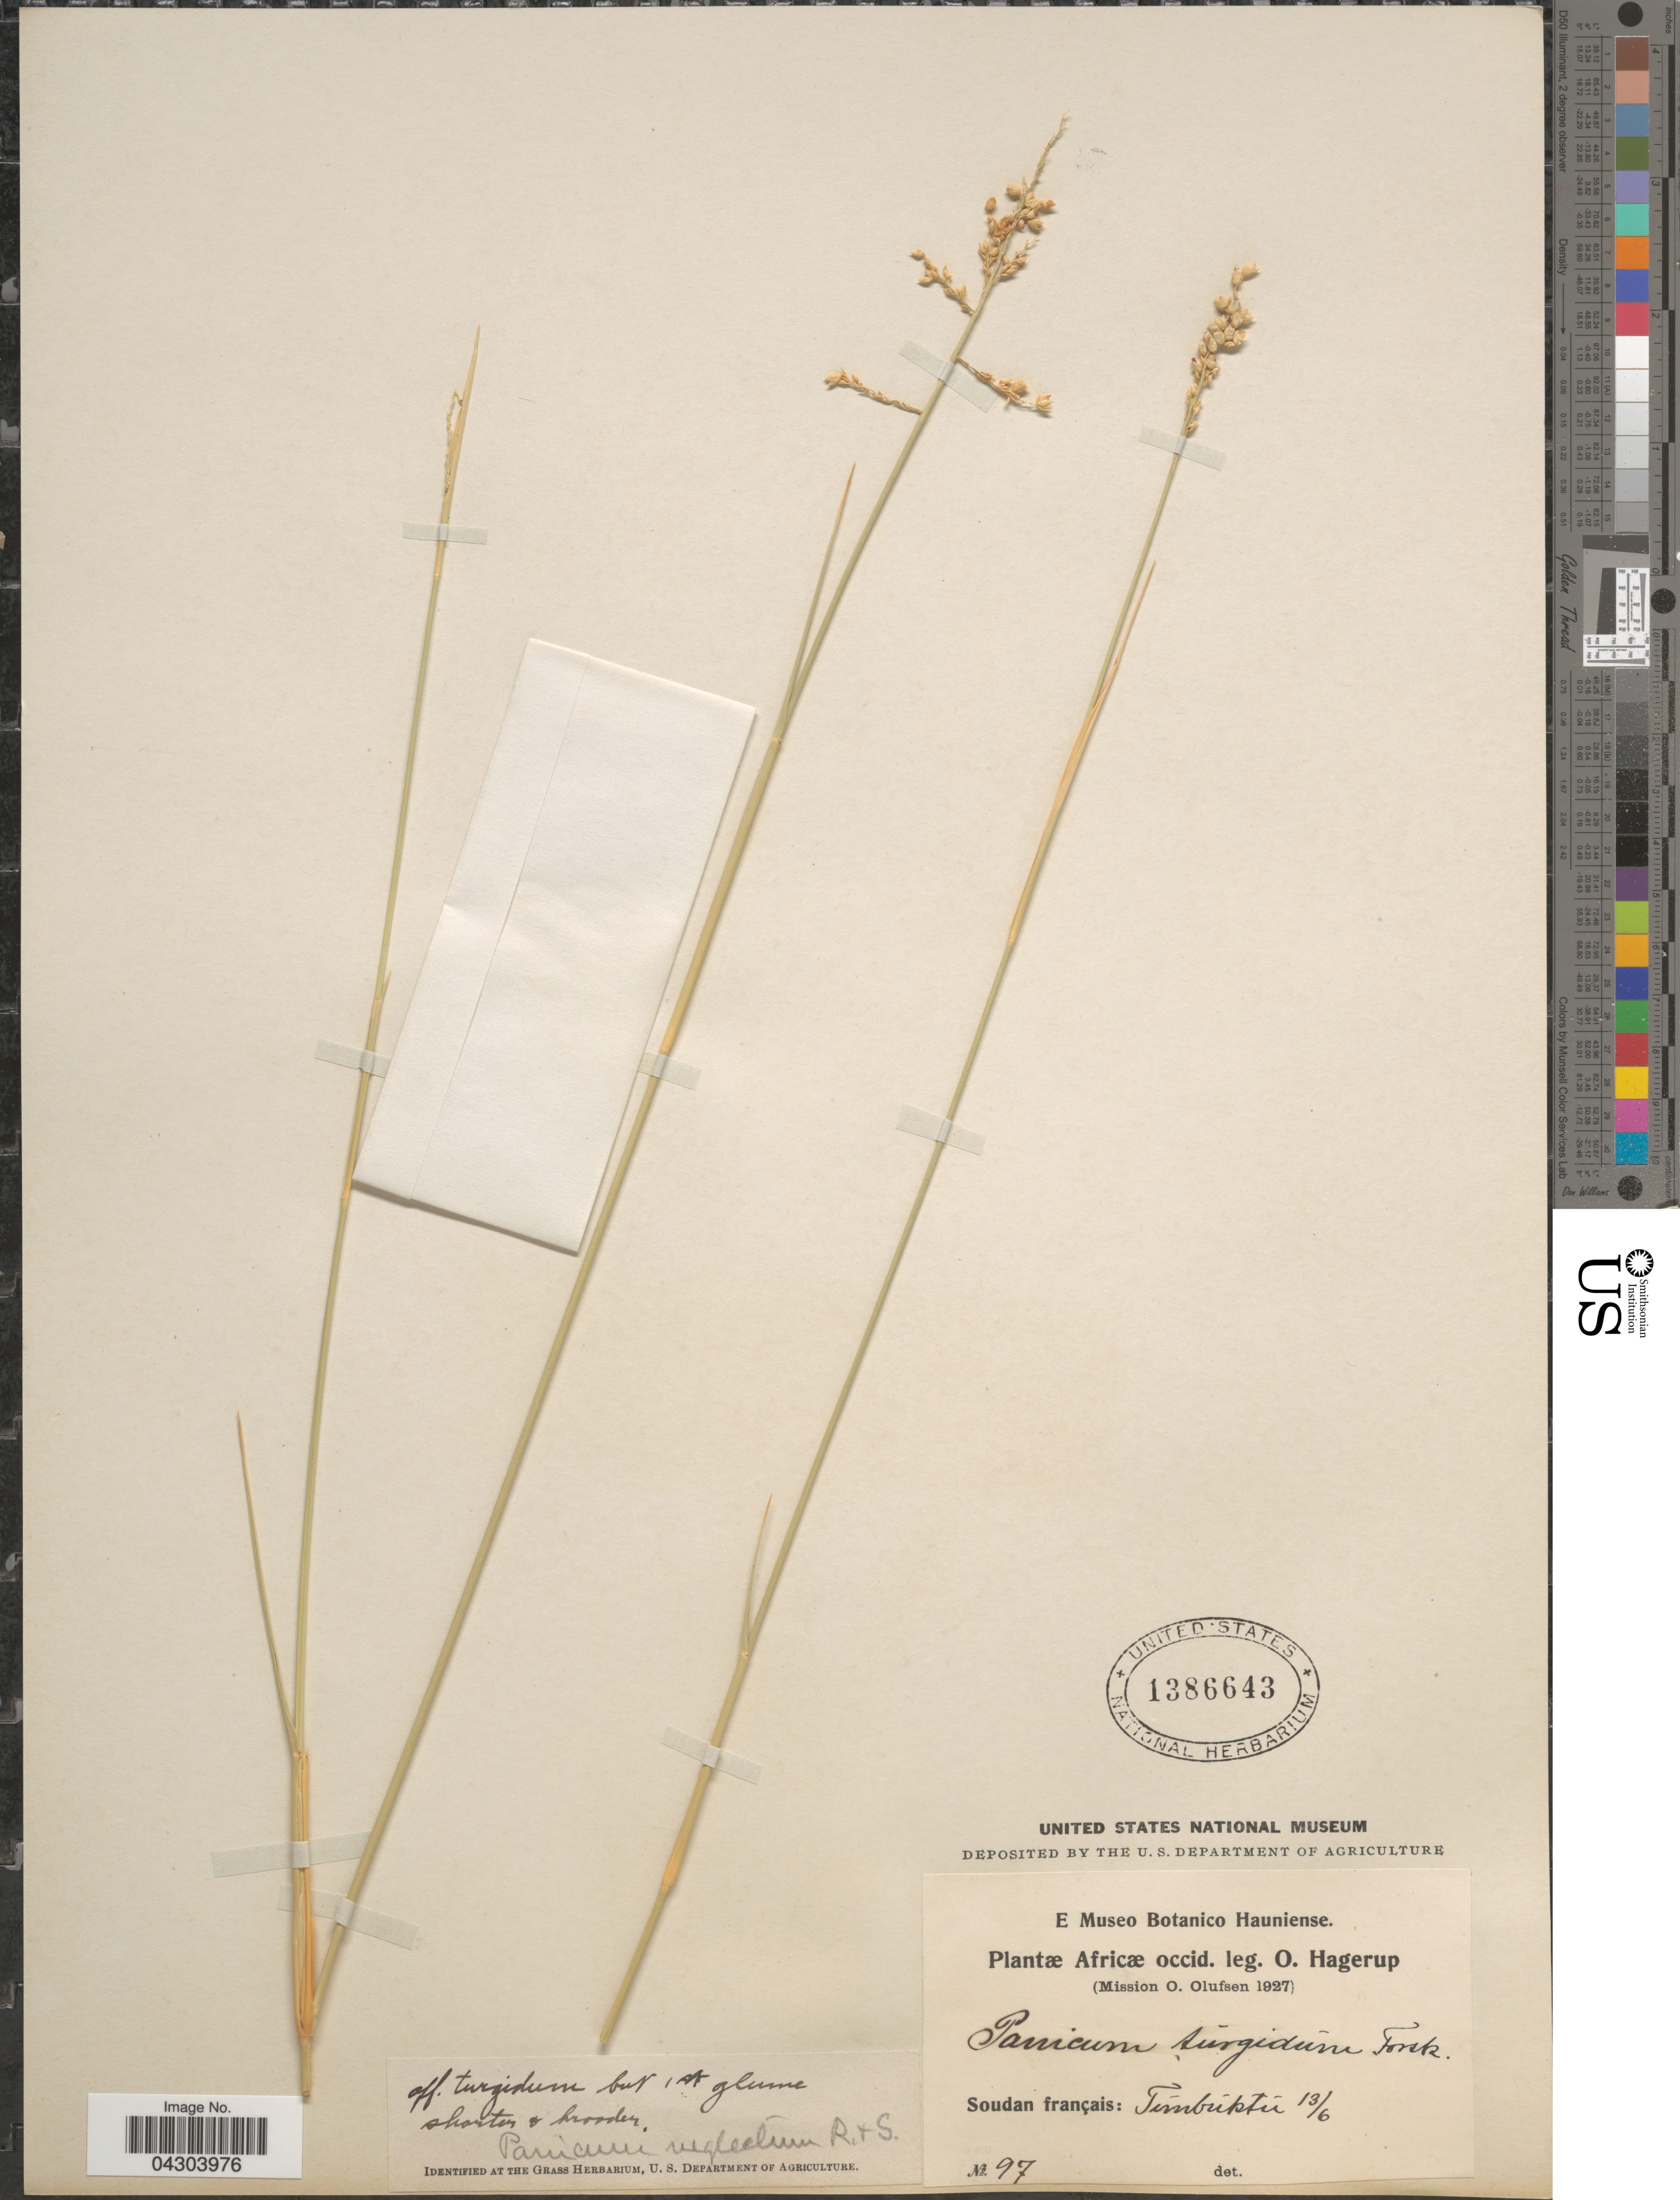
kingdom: Plantae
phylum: Tracheophyta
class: Liliopsida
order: Poales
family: Poaceae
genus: Panicum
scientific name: Panicum turgidum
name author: Forssk.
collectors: O. Hagerup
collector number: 97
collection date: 1927-06-13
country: Mali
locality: Africæ occid. (Mission O. Olufsen 1927). Soudan français: Tímbúktú.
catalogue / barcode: US 1386643